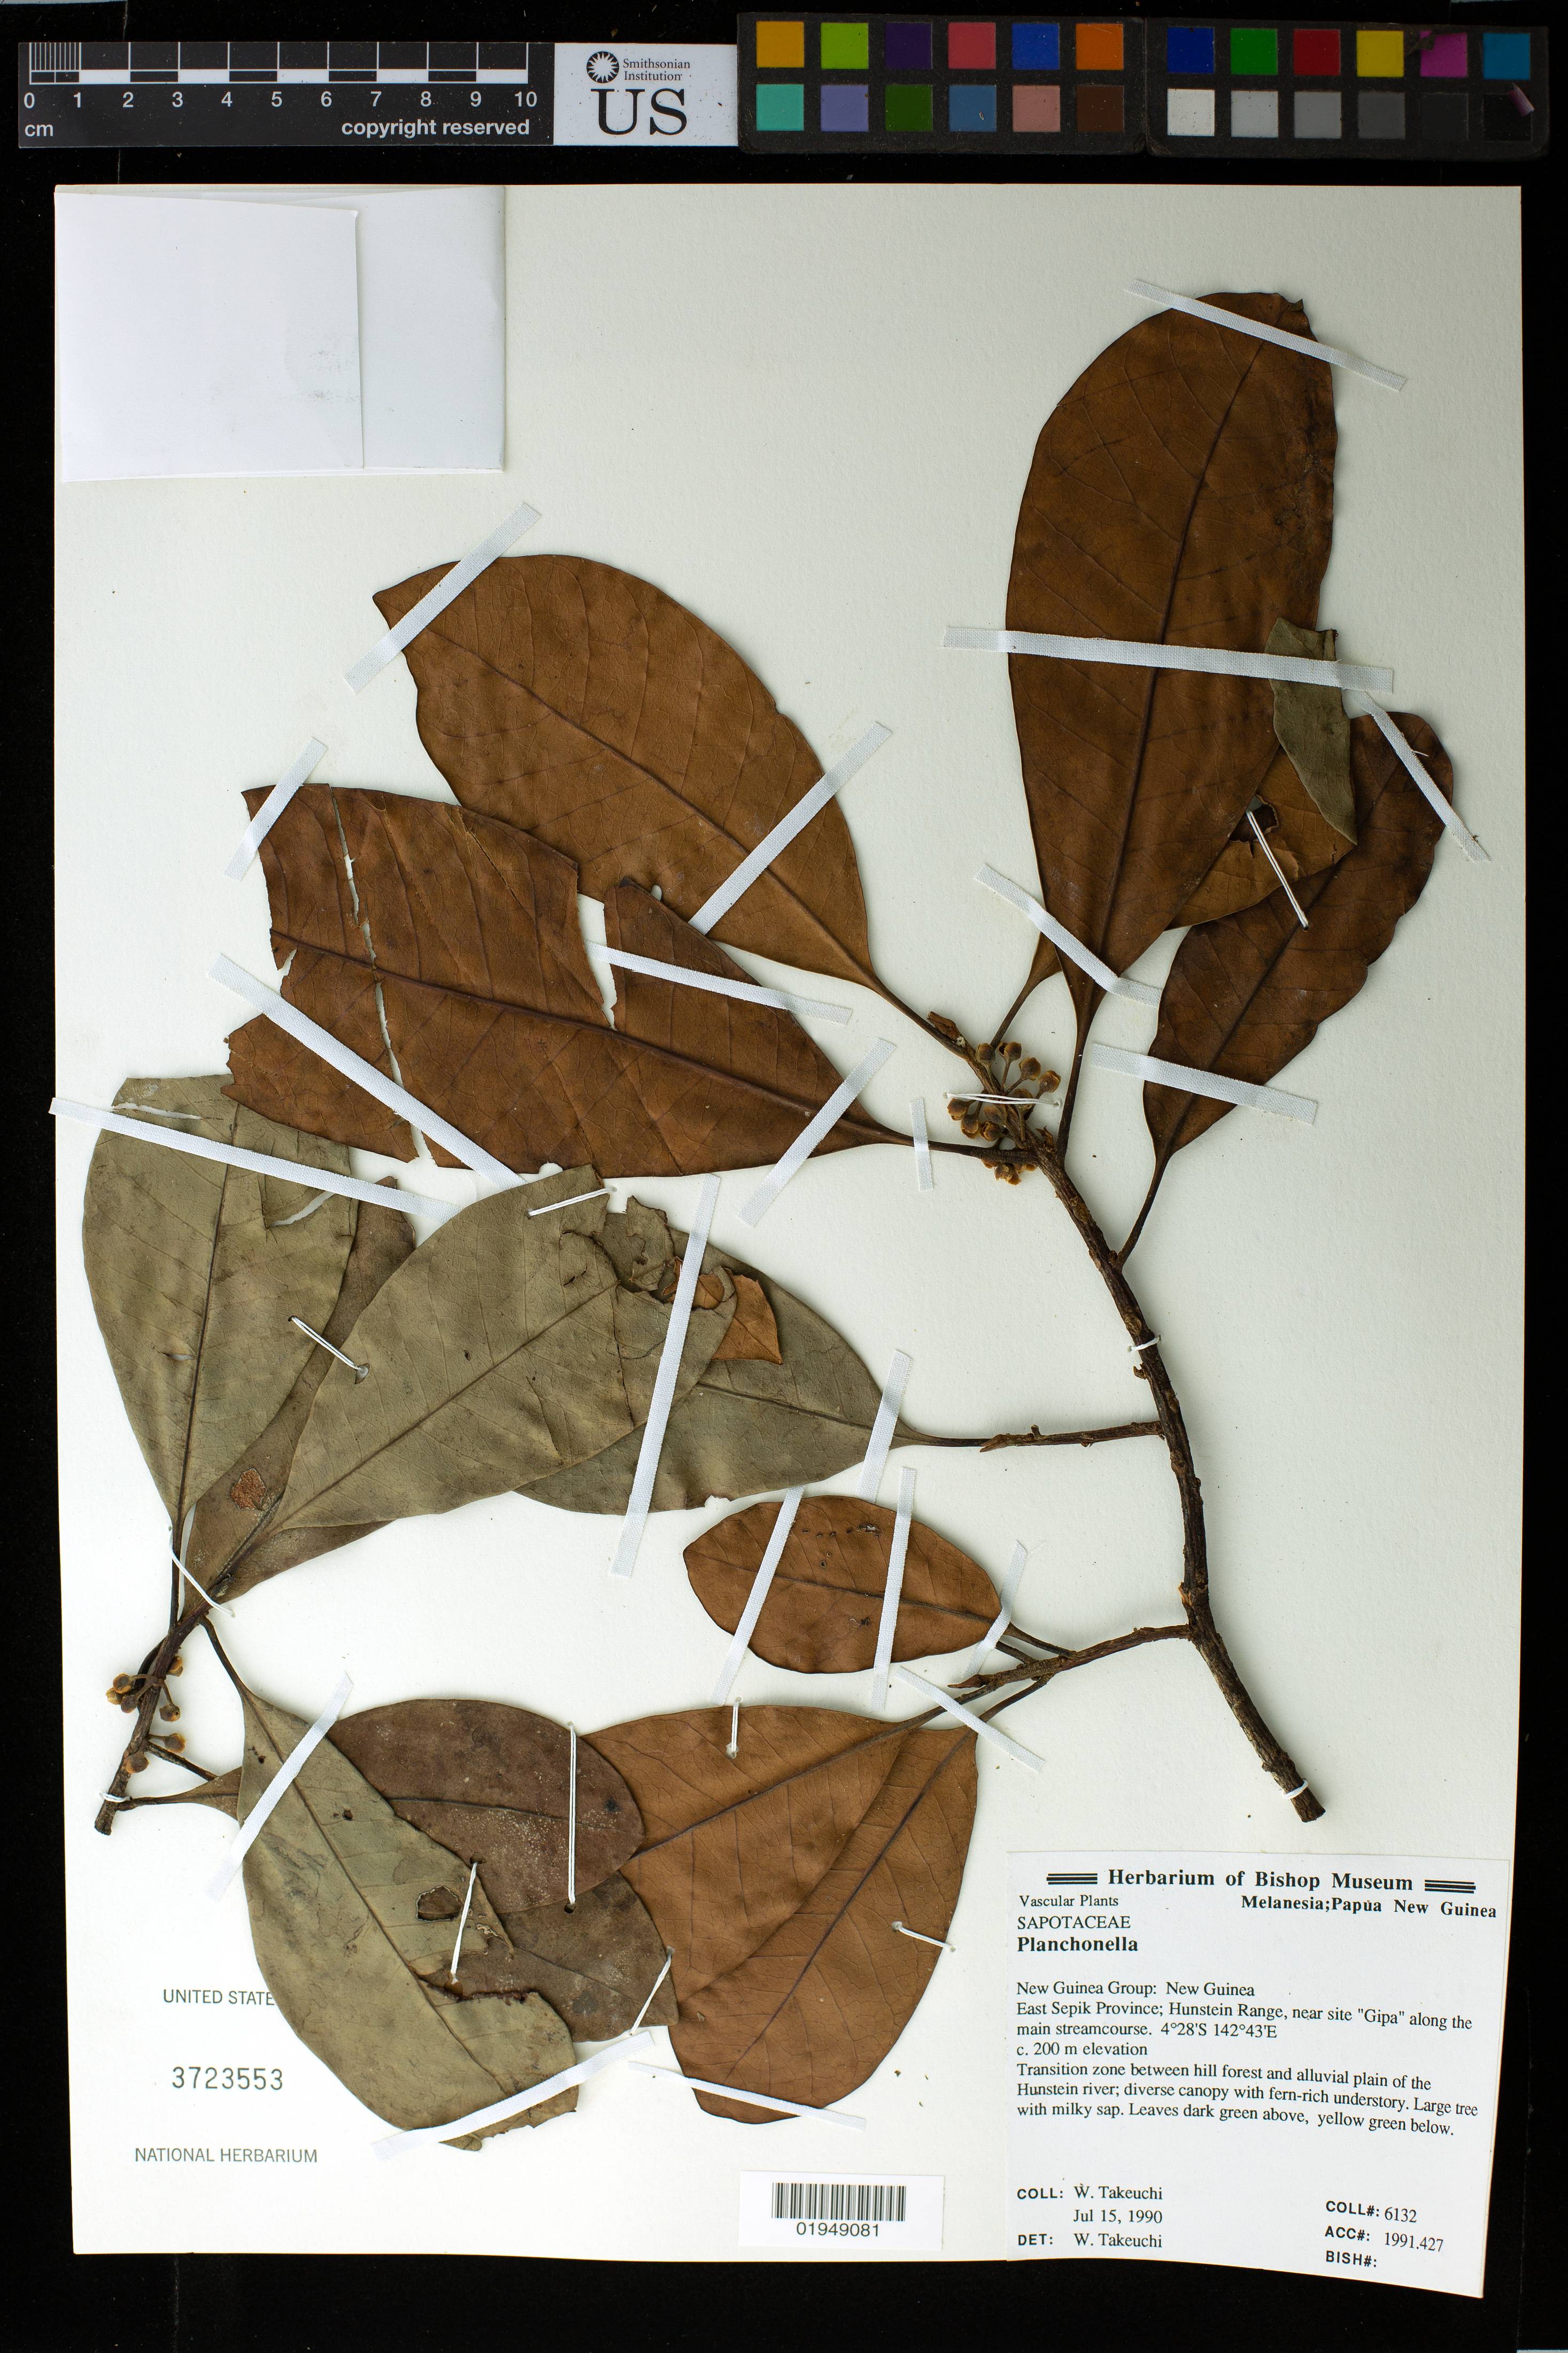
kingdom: Plantae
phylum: Tracheophyta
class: Magnoliopsida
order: Ericales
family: Sapotaceae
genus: Planchonella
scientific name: Planchonella sp.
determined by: Takeuchi, W.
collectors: W. N. Takeuchi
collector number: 6132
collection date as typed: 15 Jul 1990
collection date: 1990-07-15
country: Papua New Guinea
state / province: East Sepik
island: New Guinea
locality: Hunstein range, at site 'Gipa' along the main streamcourse.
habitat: Transition zone between hill forest and alluvial plain o the Hunstein river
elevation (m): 150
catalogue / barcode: US 3723553